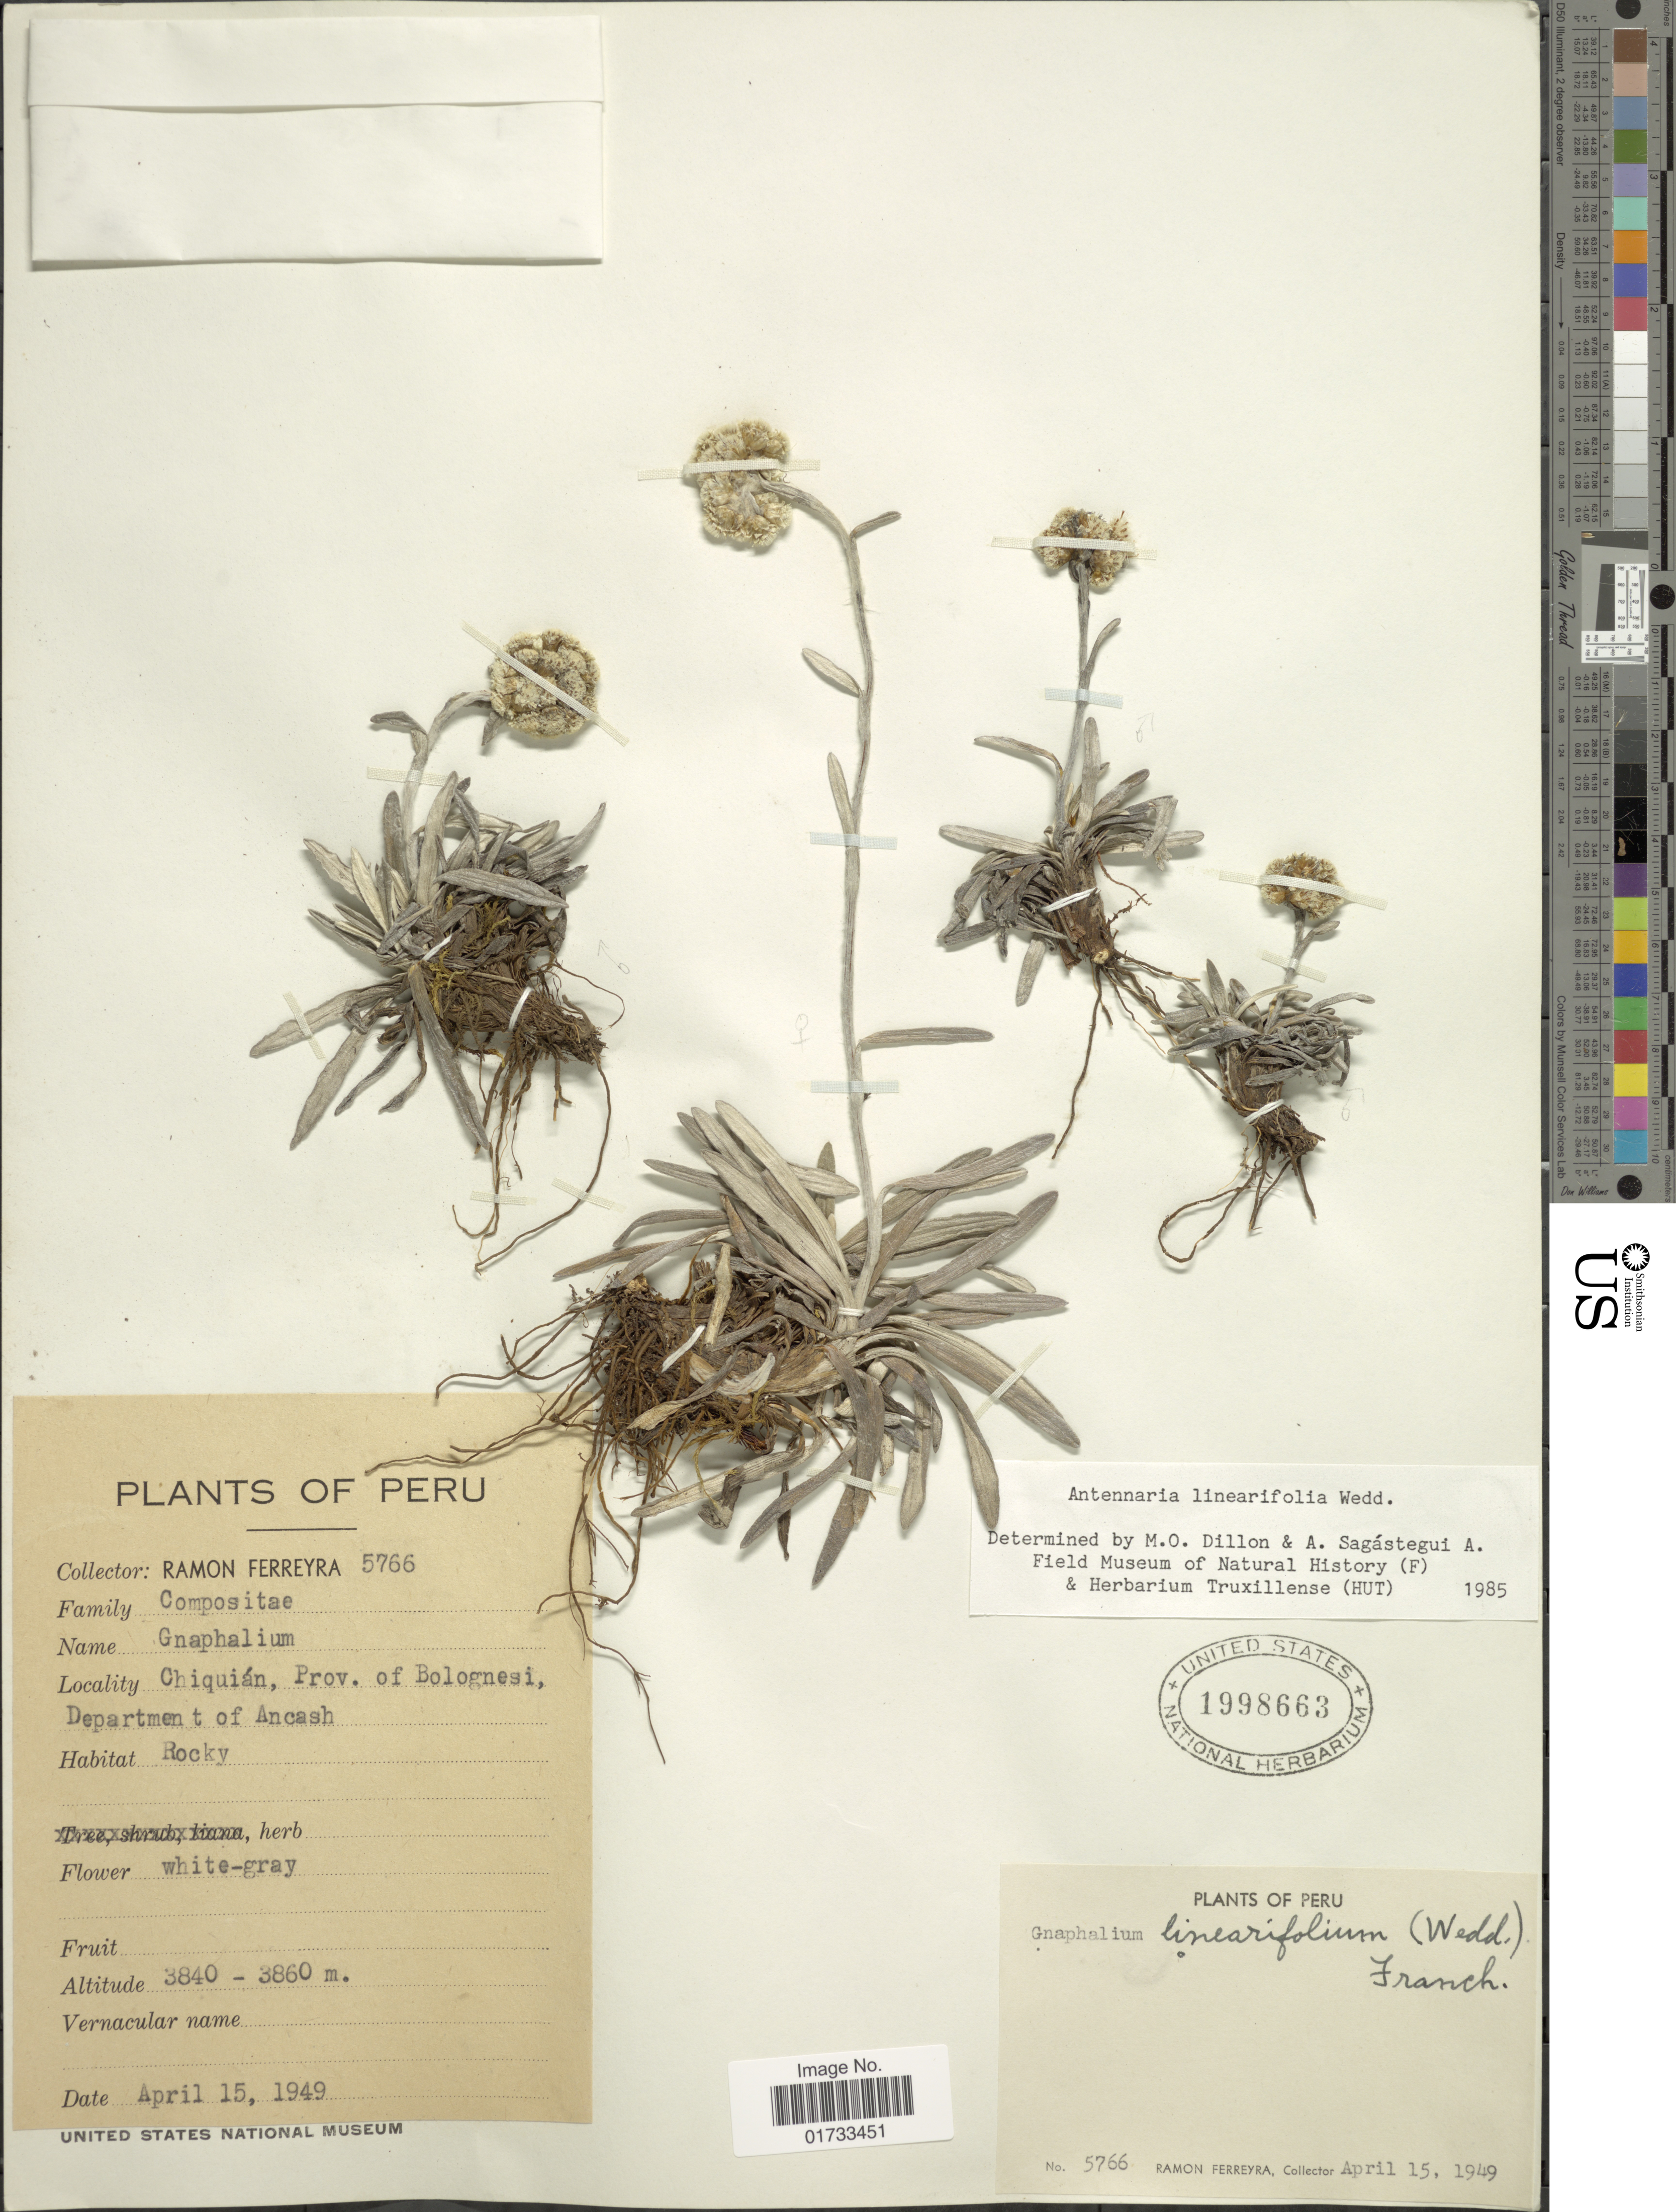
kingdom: Plantae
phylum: Tracheophyta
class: Magnoliopsida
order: Asterales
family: Asteraceae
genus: Quasiantennaria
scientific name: Quasiantennaria linearifolia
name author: (Wedd.) R.J. Bayer & M.O. Dillon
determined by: Nesom, Guy L.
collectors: R. A. Ferreyra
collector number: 5766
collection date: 1949-04-15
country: Peru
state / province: Ancash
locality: Dhiquían, Prov. of Bolognesi, Rocky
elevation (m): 3840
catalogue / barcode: US 1998663